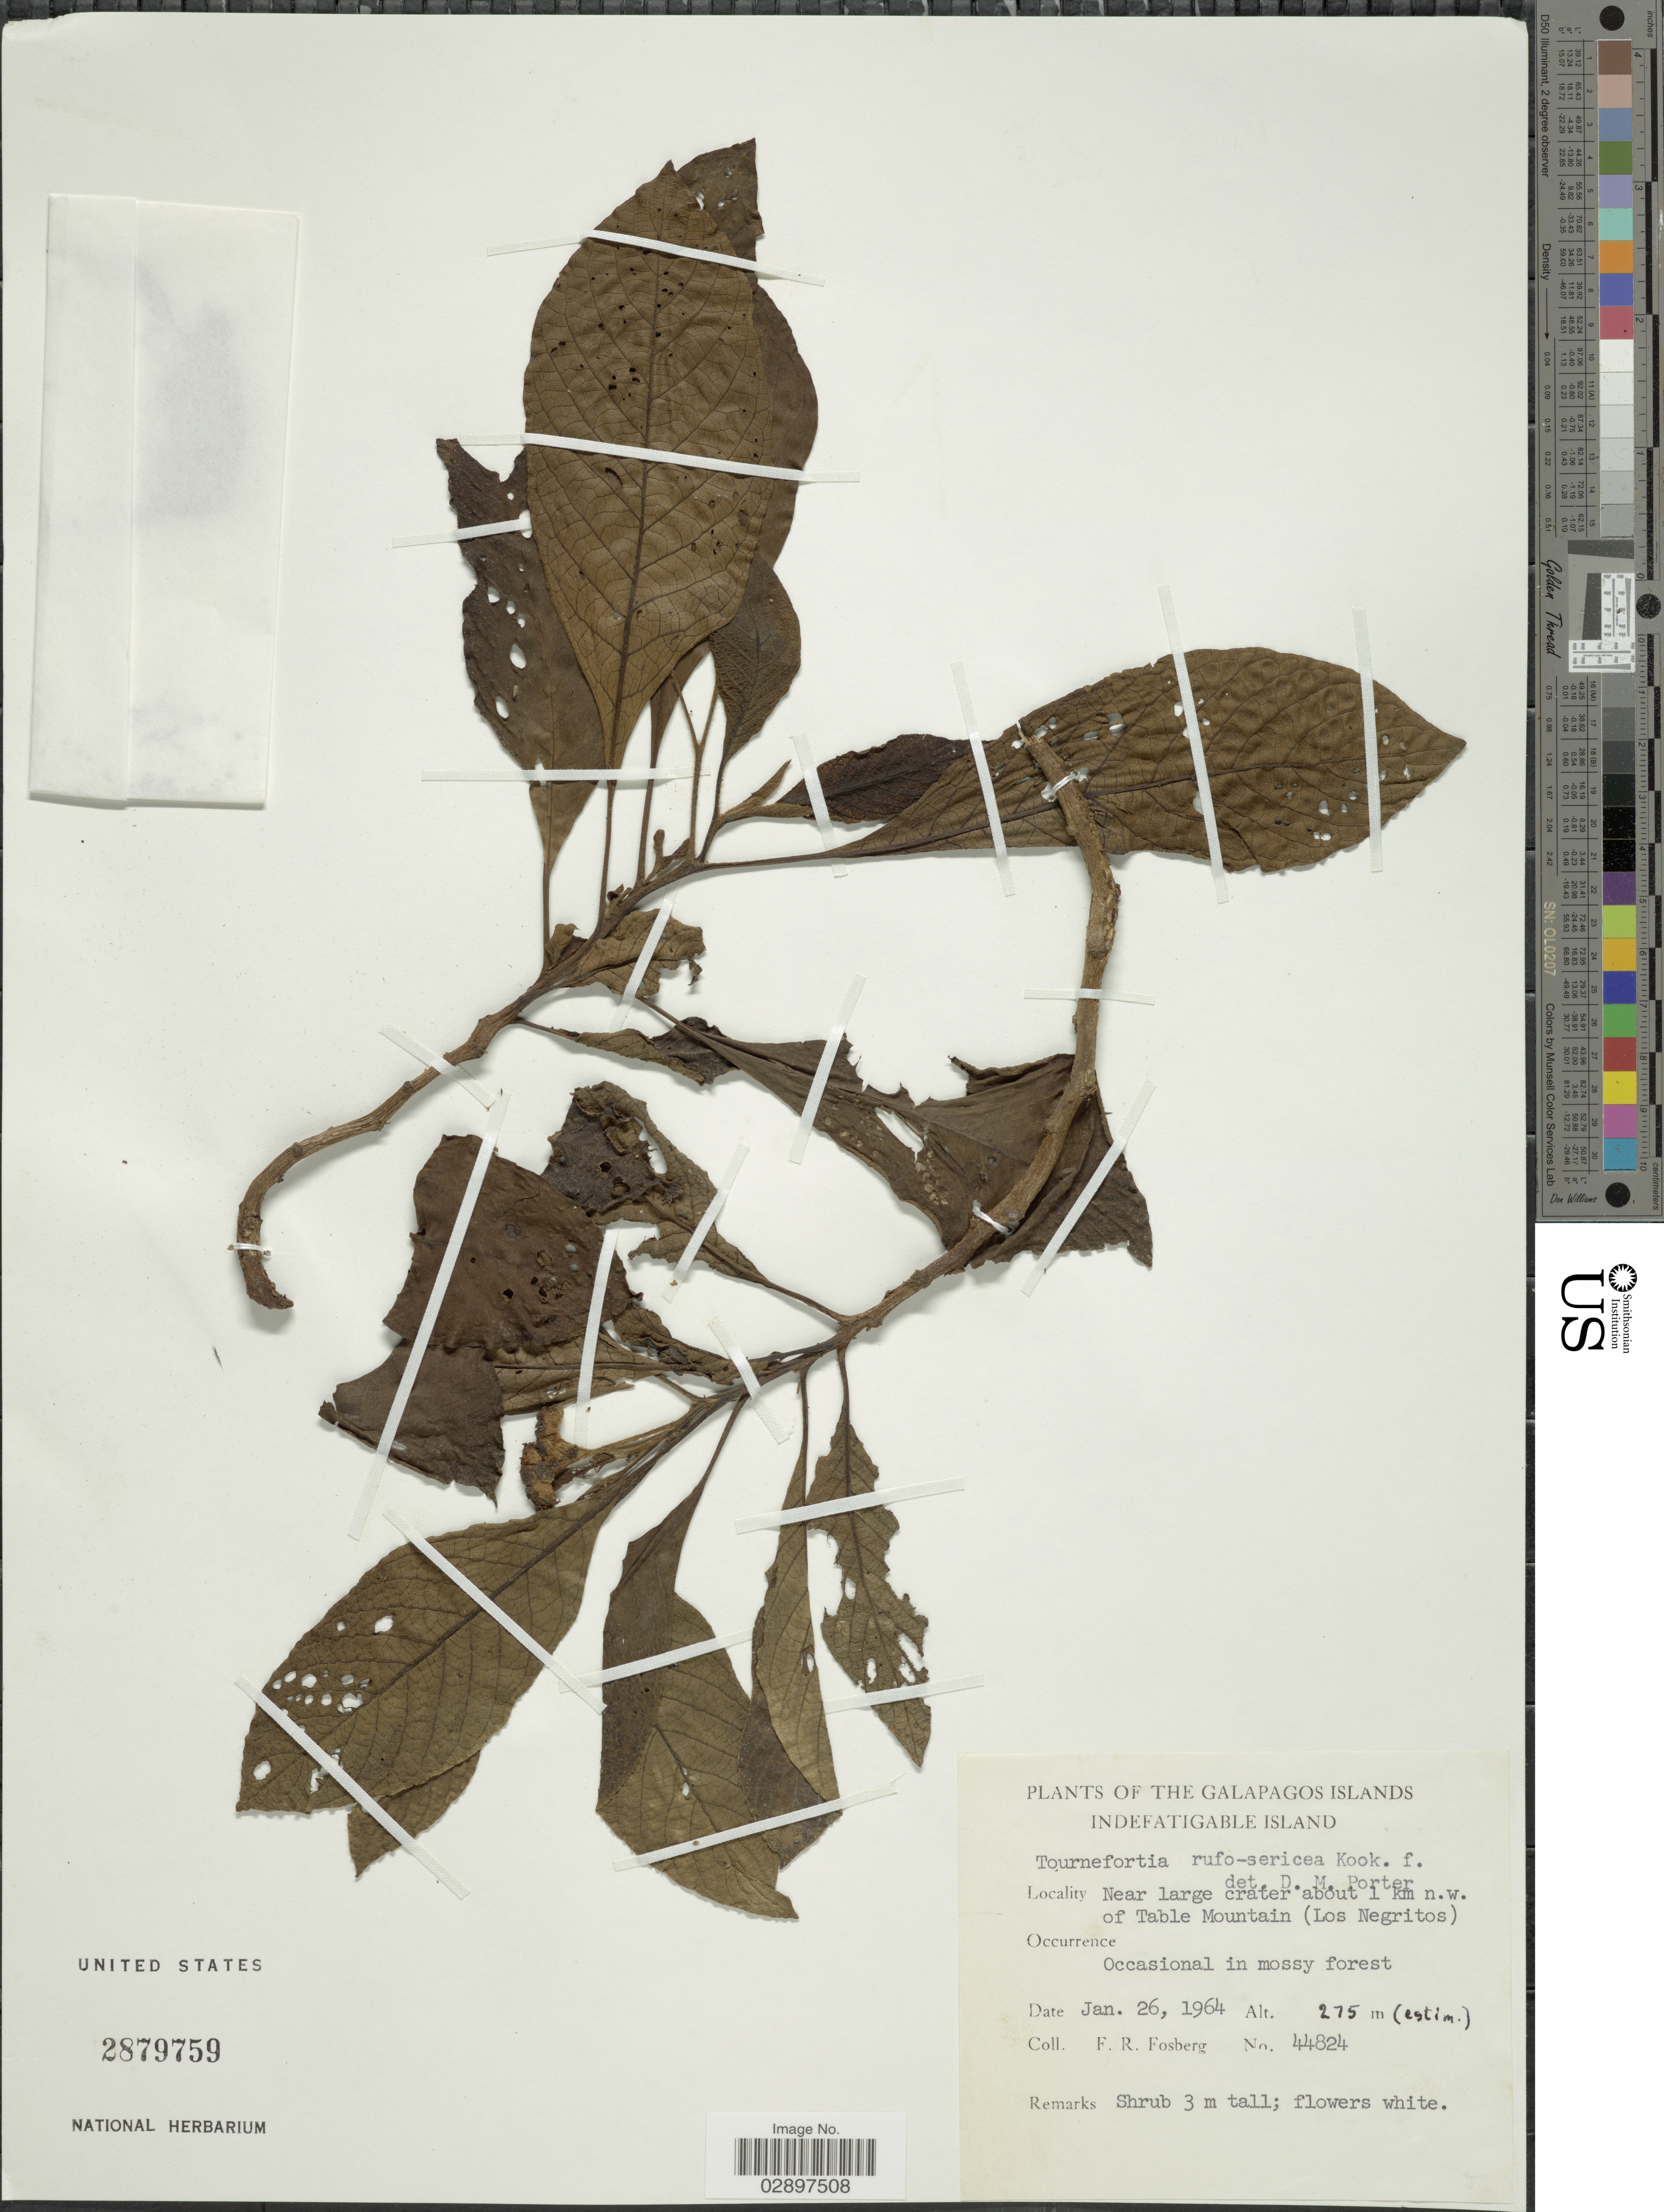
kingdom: Plantae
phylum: Tracheophyta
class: Magnoliopsida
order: Boraginales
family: Heliotropiaceae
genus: Tournefortia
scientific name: Tournefortia rufo-sericea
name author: Hook. f.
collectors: F. R. Fosberg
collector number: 44824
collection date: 1964-01-26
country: Ecuador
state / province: Colón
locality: The Galapagos Islands. Indefatigable Island. Near large crater about 1 km n.w. of Table Mountain (Los Negritos).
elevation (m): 275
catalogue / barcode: US 2879759